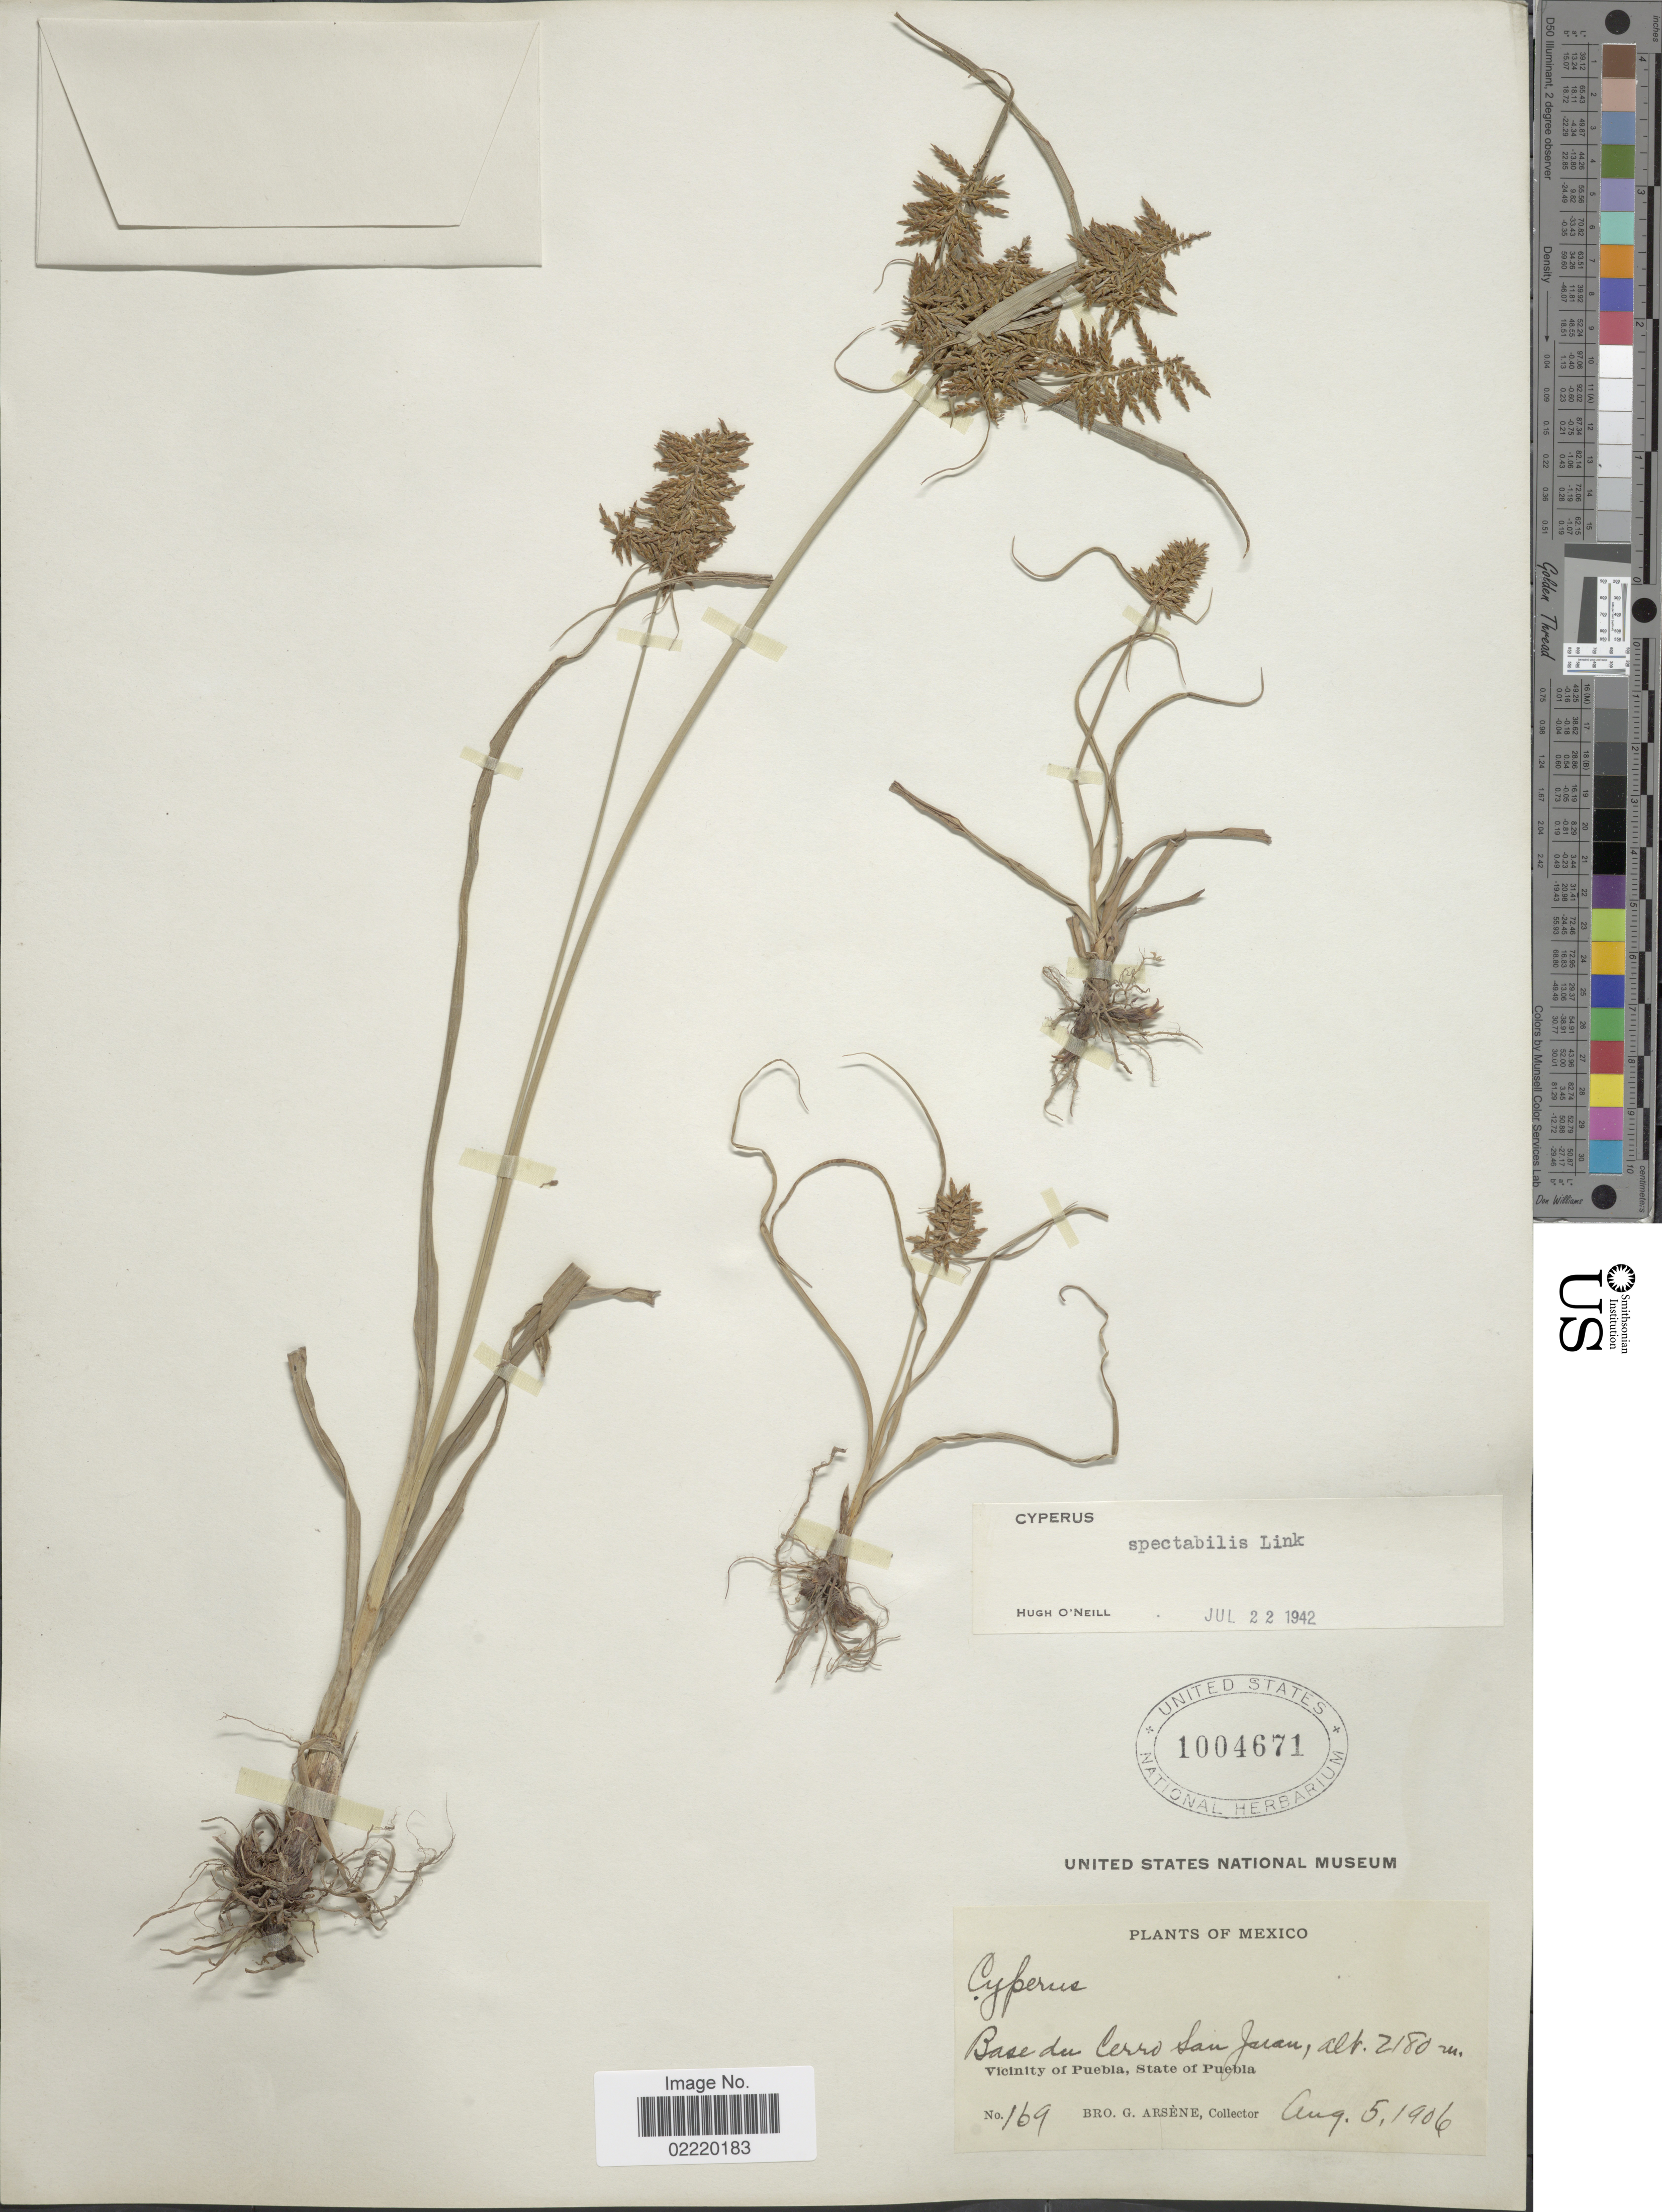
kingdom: Plantae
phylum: Tracheophyta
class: Liliopsida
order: Poales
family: Cyperaceae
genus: Cyperus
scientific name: Cyperus spectabilis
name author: Link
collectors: Bro. G. Arsène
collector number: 169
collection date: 1906-08-05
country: Mexico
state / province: Puebla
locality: Base du Cerro San Juan, Vicinity of Puebla.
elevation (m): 2180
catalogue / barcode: US 1004671